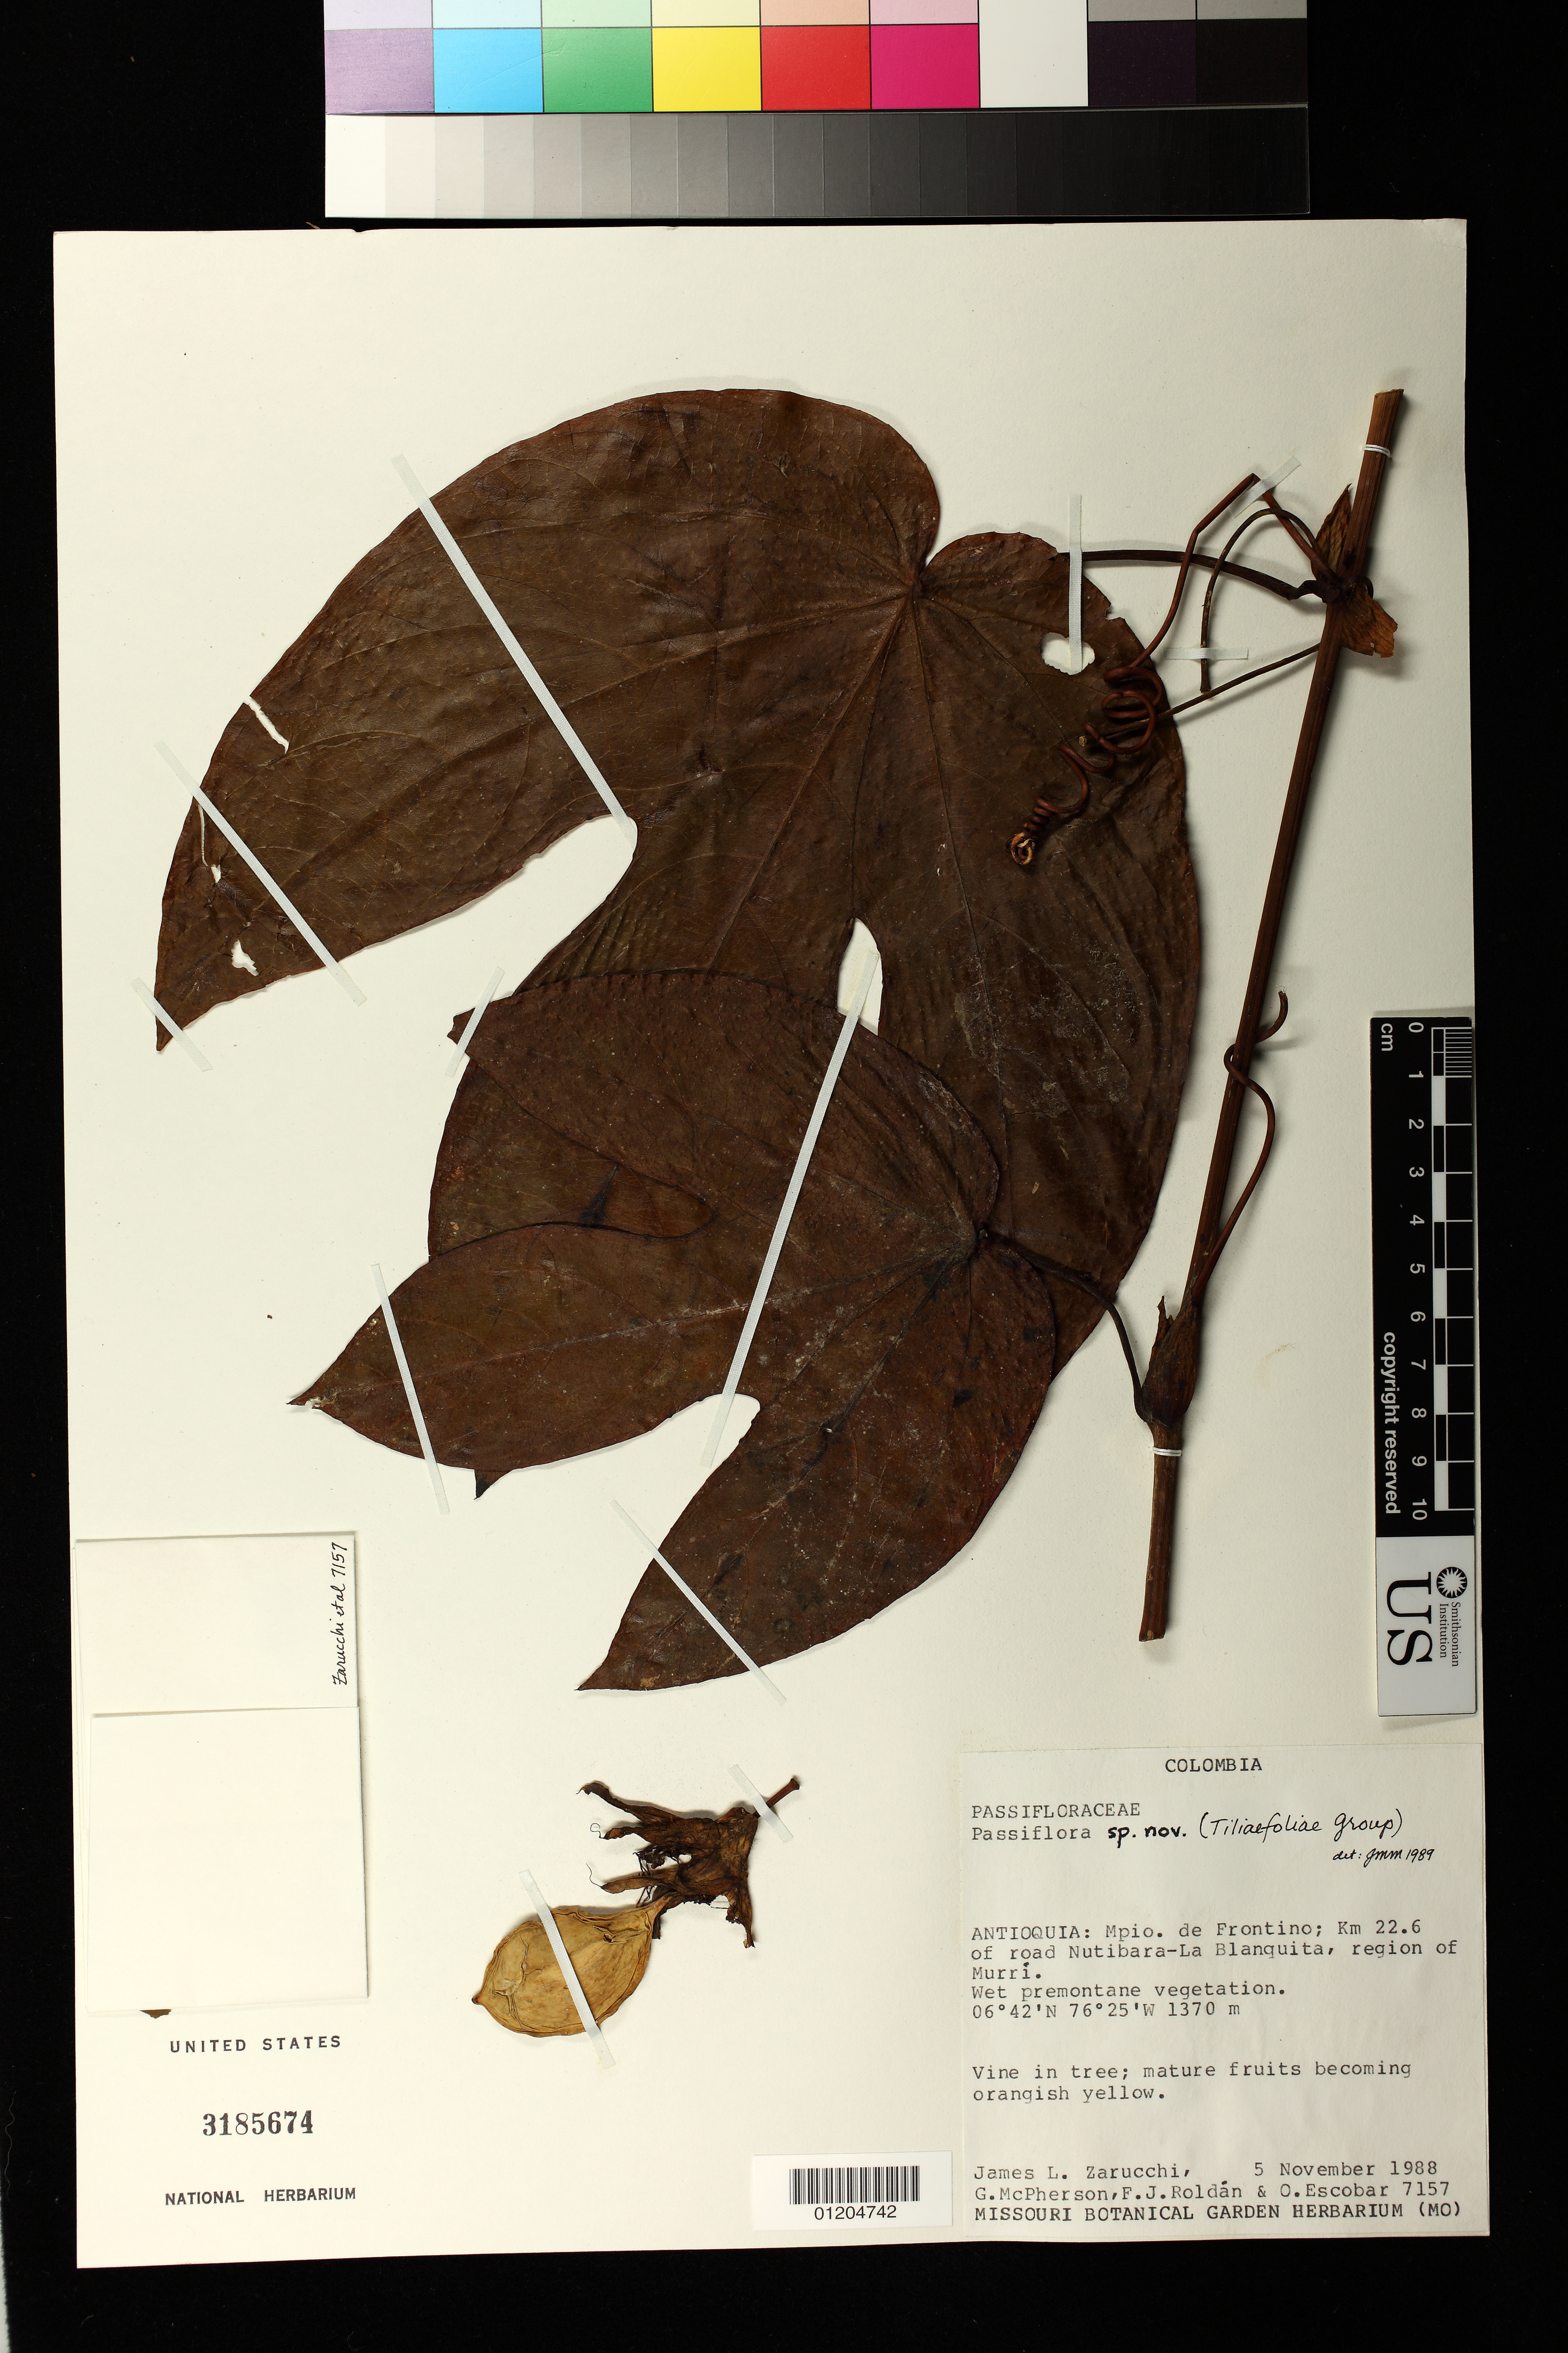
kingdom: Plantae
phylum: Tracheophyta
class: Magnoliopsida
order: Malpighiales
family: Passifloraceae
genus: Passiflora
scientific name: Passiflora magnifica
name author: L.K. Escobar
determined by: MacDougal, John M.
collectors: J. L. Zarucchi, G. D. McPherson, F. J. Roldán & O. D. Escobar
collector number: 7157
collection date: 1988-11-05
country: Colombia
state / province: Antioquia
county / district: Frontino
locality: Km 22.6 of road Nutibara-La Blanquita, region of Murri.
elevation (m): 1370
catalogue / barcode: US 3185674